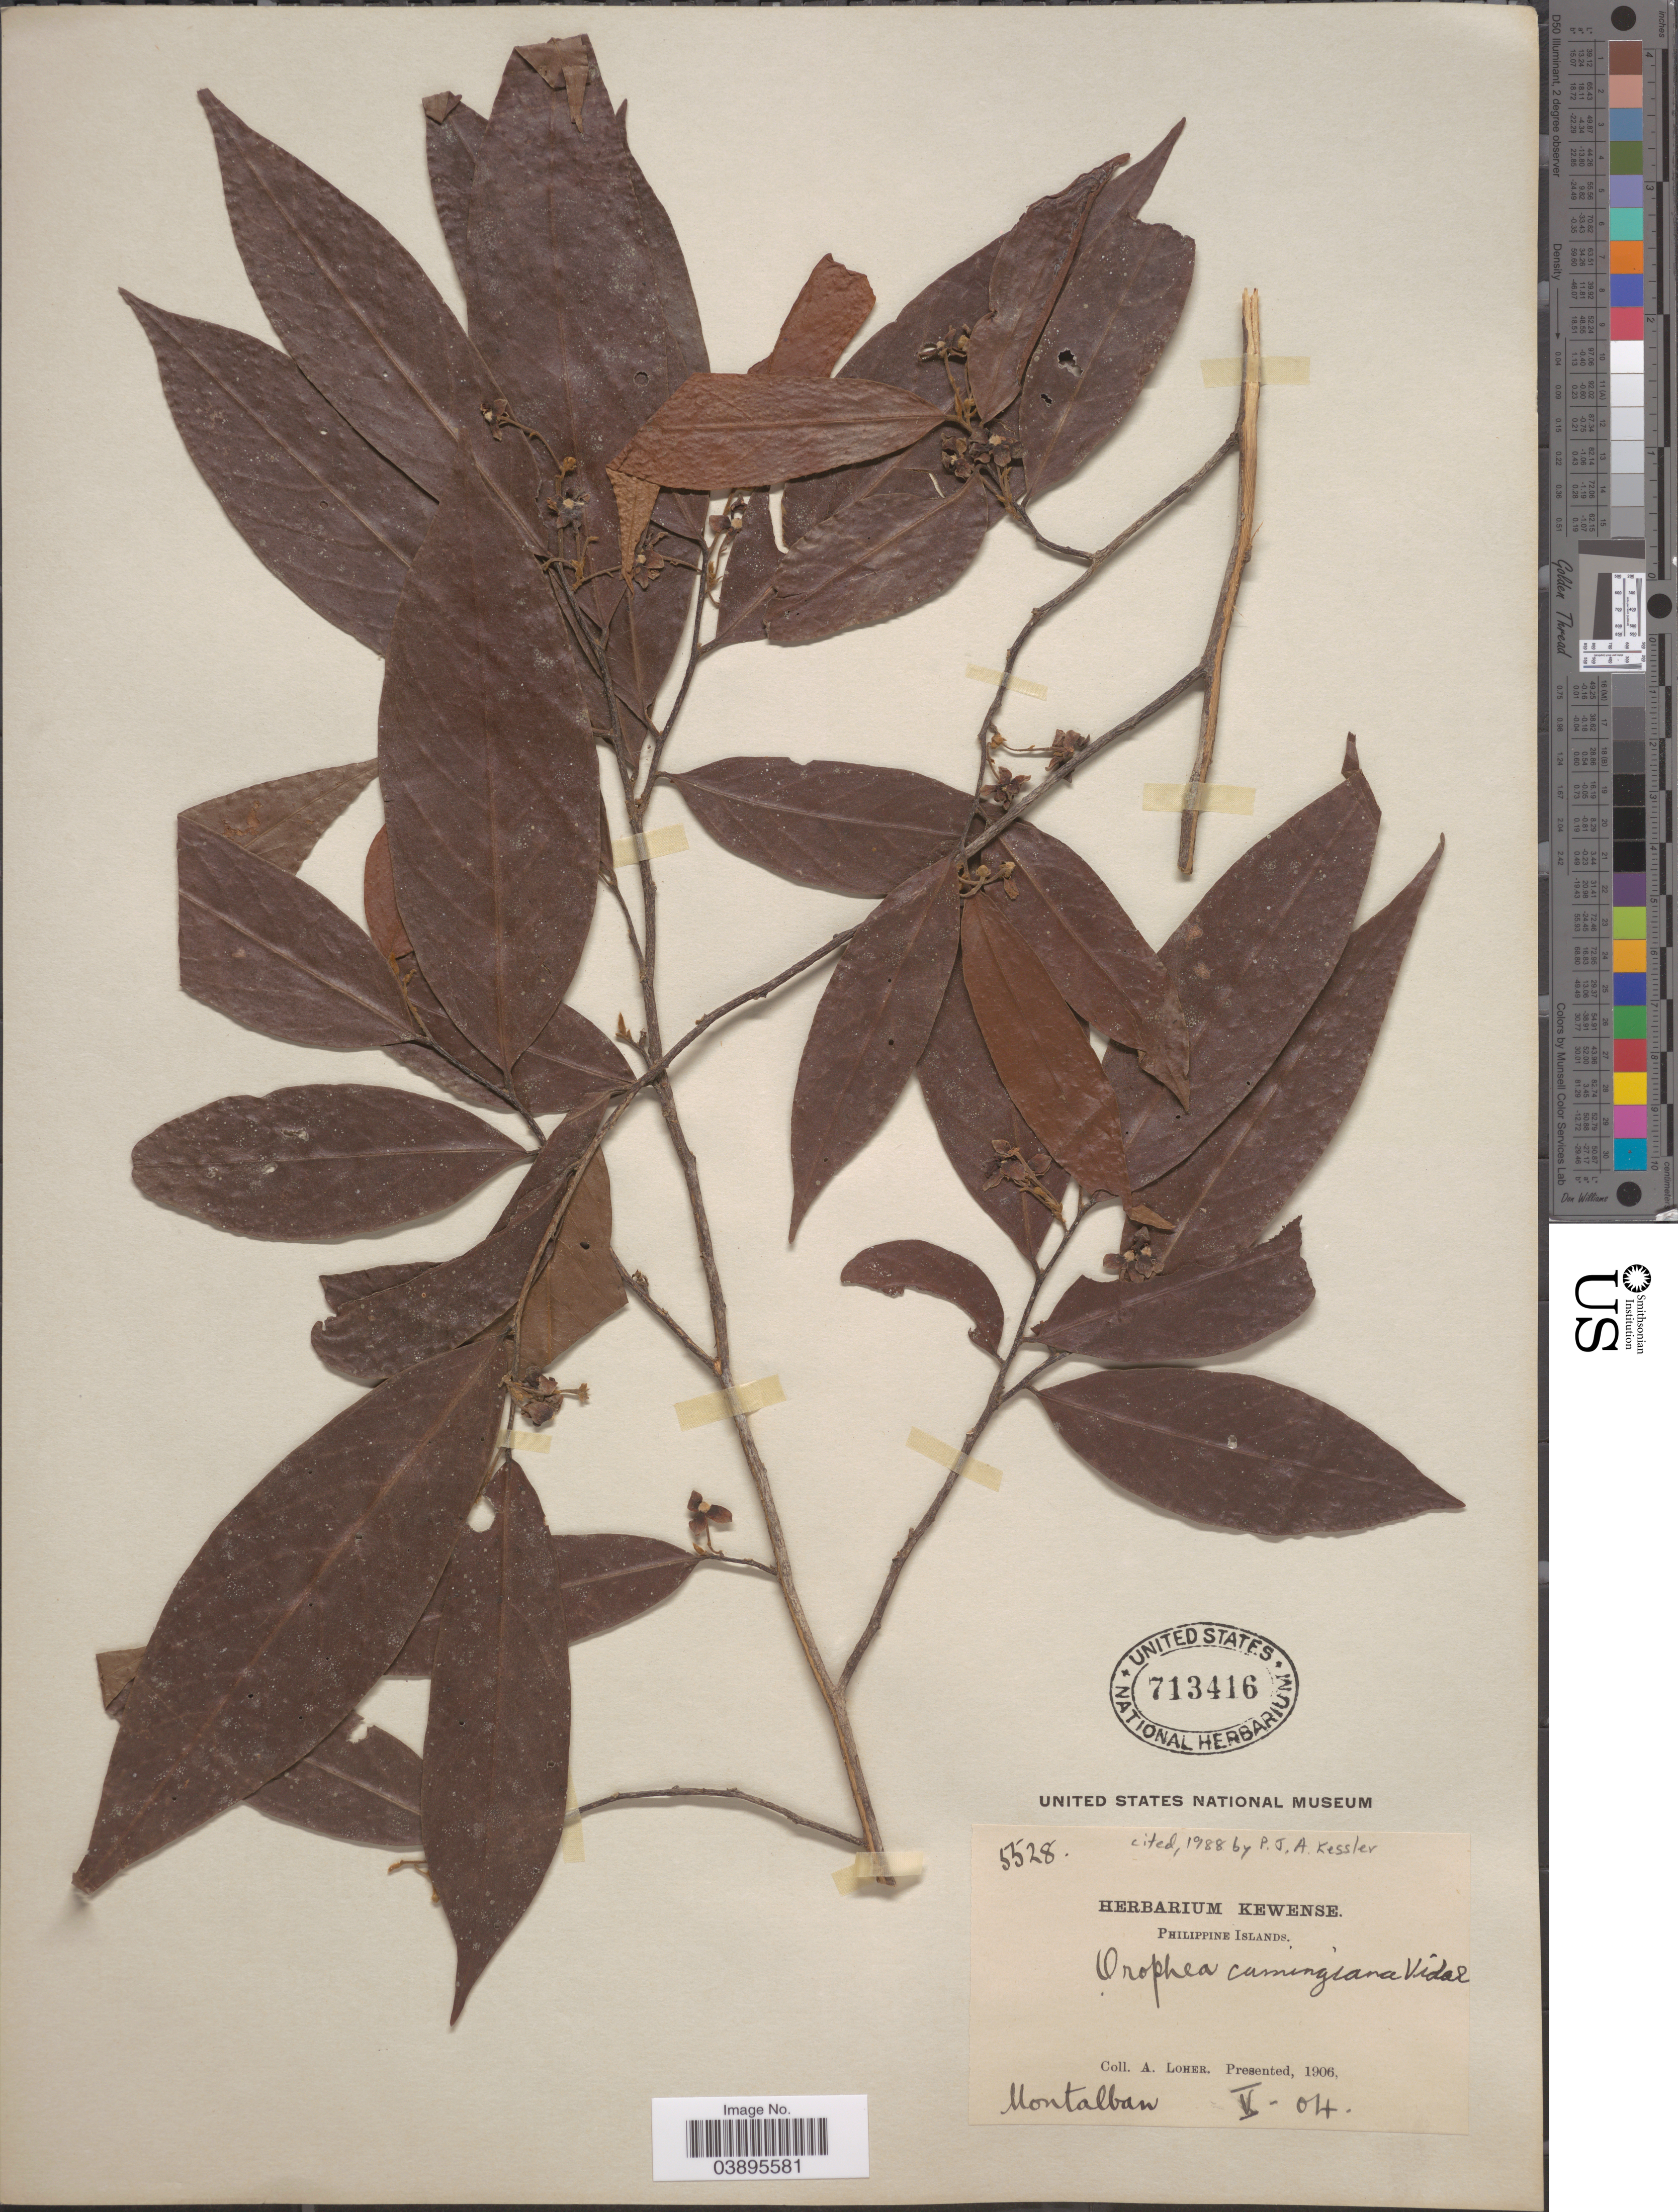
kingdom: Plantae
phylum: Tracheophyta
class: Magnoliopsida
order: Magnoliales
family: Annonaceae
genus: Orophea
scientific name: Orophea cumingiana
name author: S. Vidal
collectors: A. Loher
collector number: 5528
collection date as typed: Transcribed d/m/y: /5/4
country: Philippines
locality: Montalban.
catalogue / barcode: US 713416